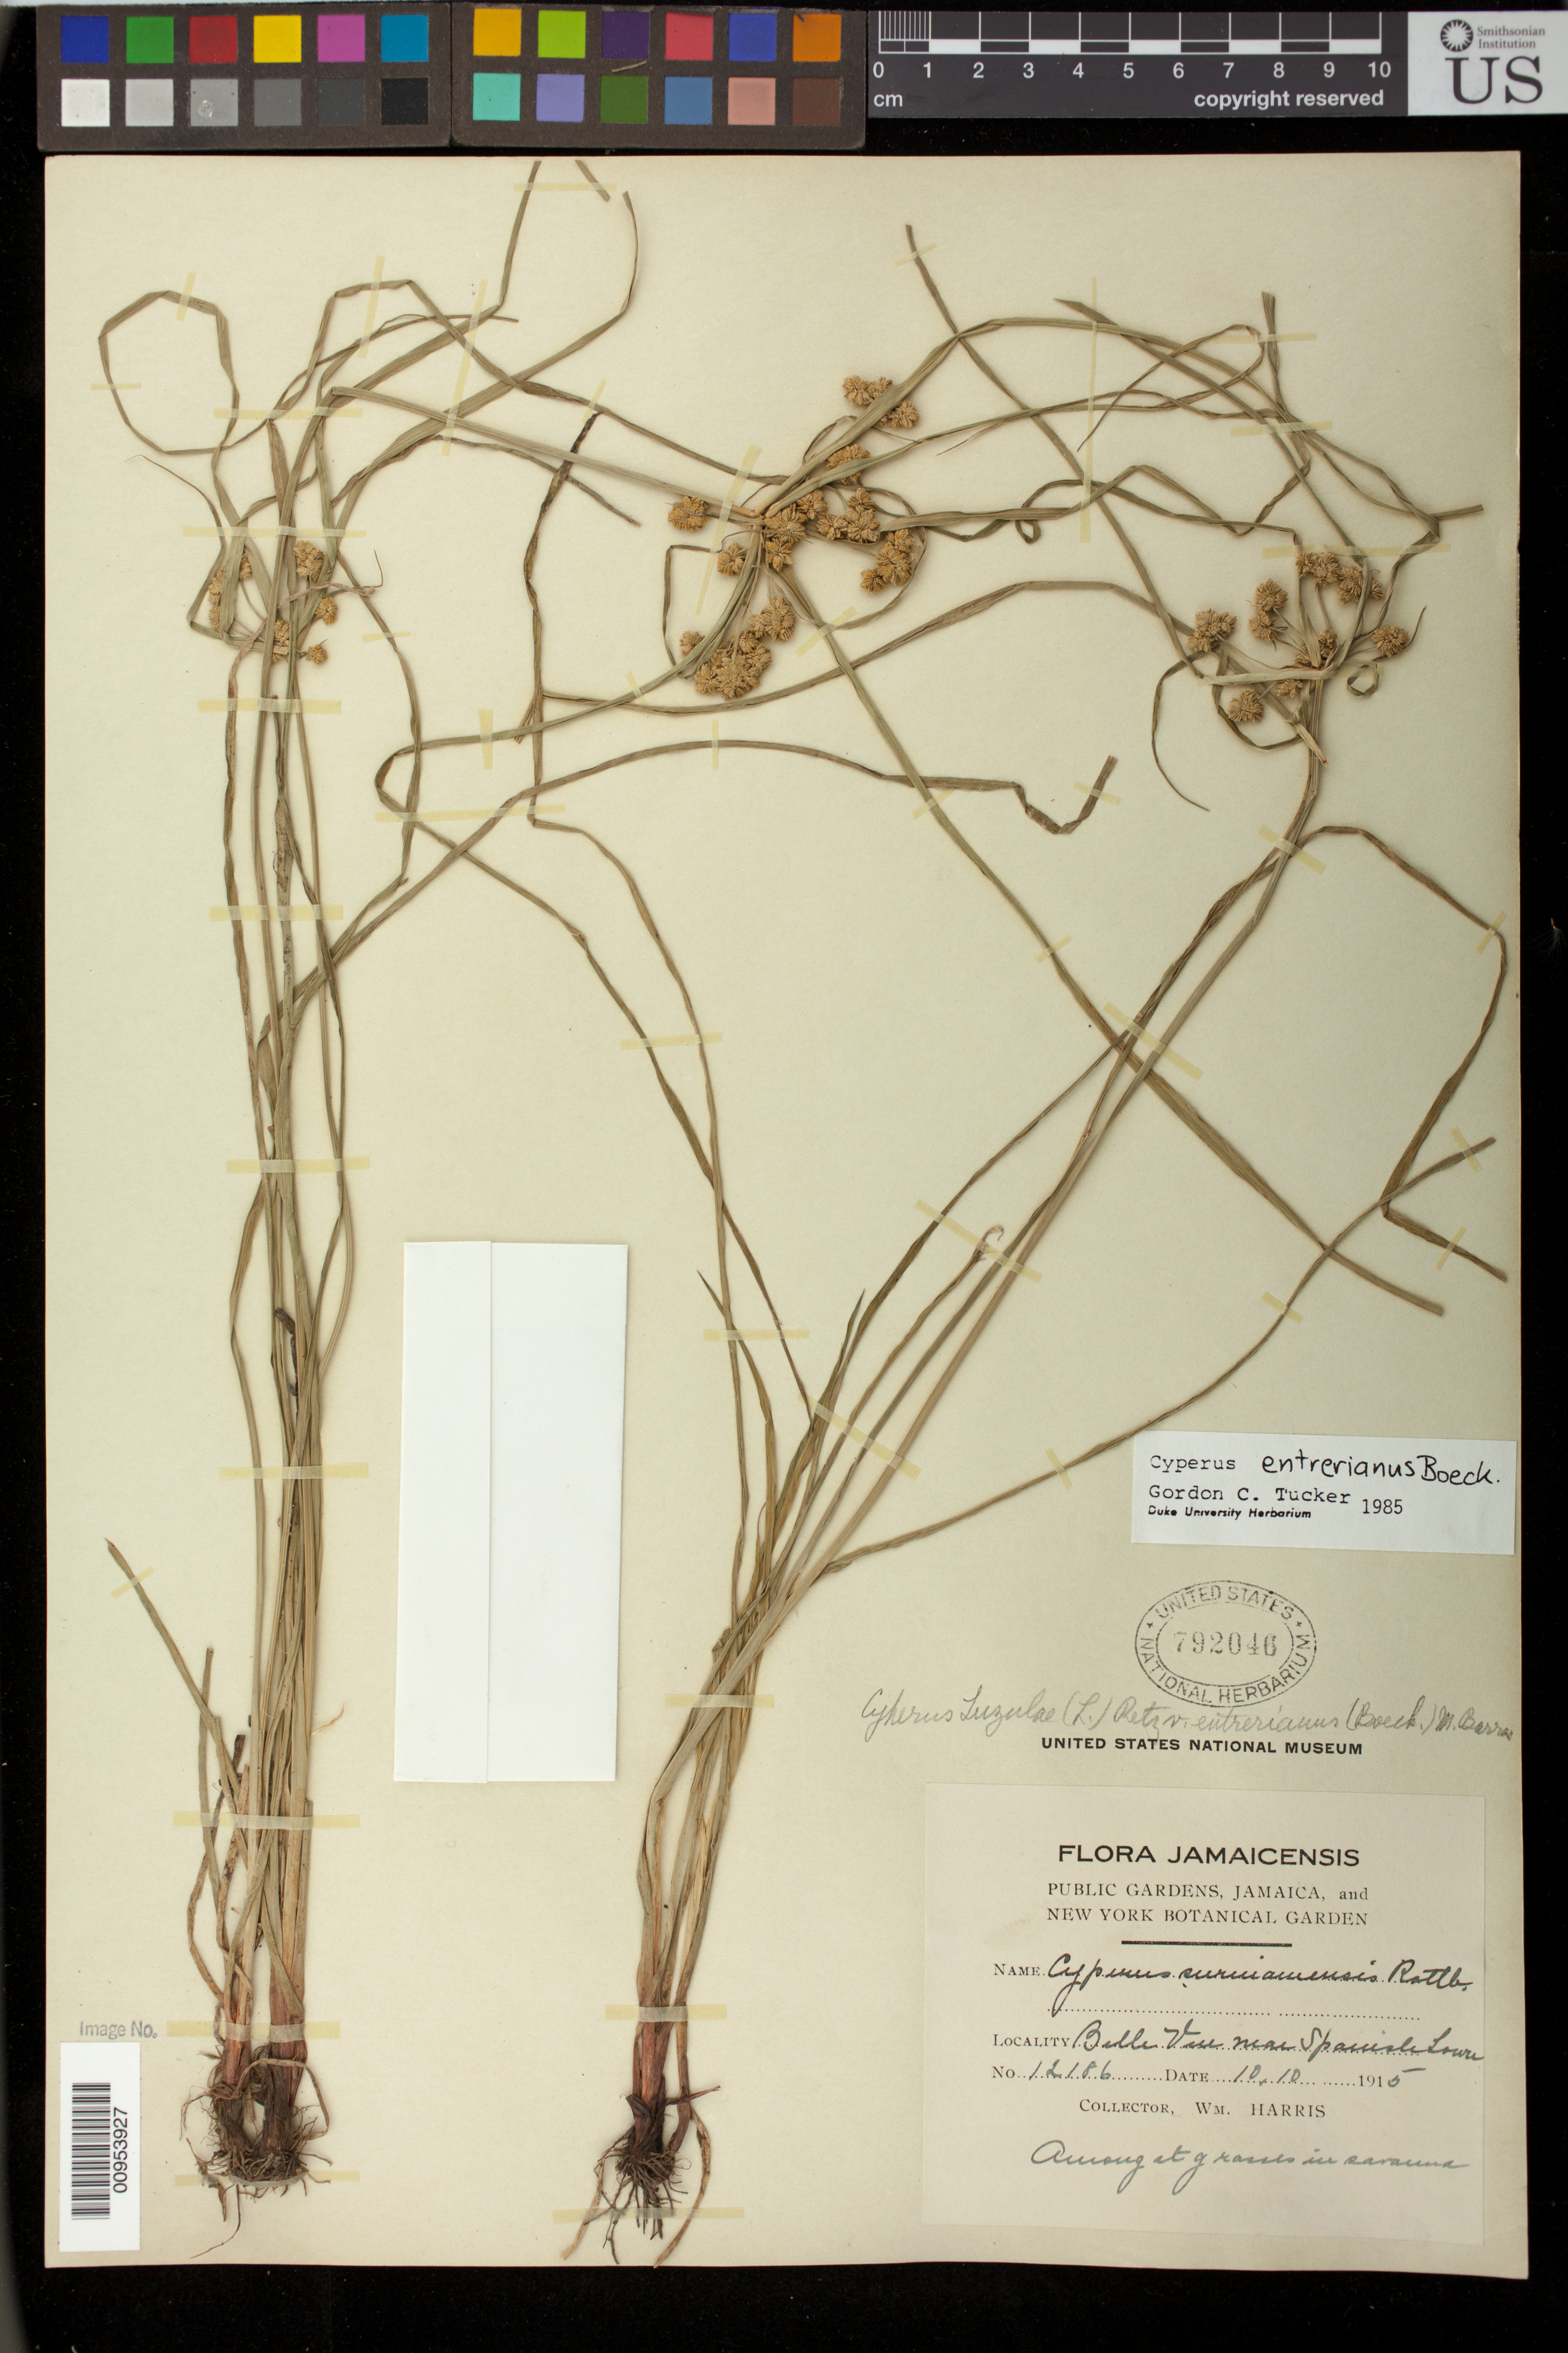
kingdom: Plantae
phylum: Tracheophyta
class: Liliopsida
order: Poales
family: Cyperaceae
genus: Cyperus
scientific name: Cyperus entrerianus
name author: Boeckeler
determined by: Tucker, G. C.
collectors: W. H. Harris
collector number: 12186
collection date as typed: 10 Oct 1915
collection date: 1915-10-10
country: Jamaica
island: Jamaica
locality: Belle View near Spanish Town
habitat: Among grasses in savana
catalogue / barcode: US 792046